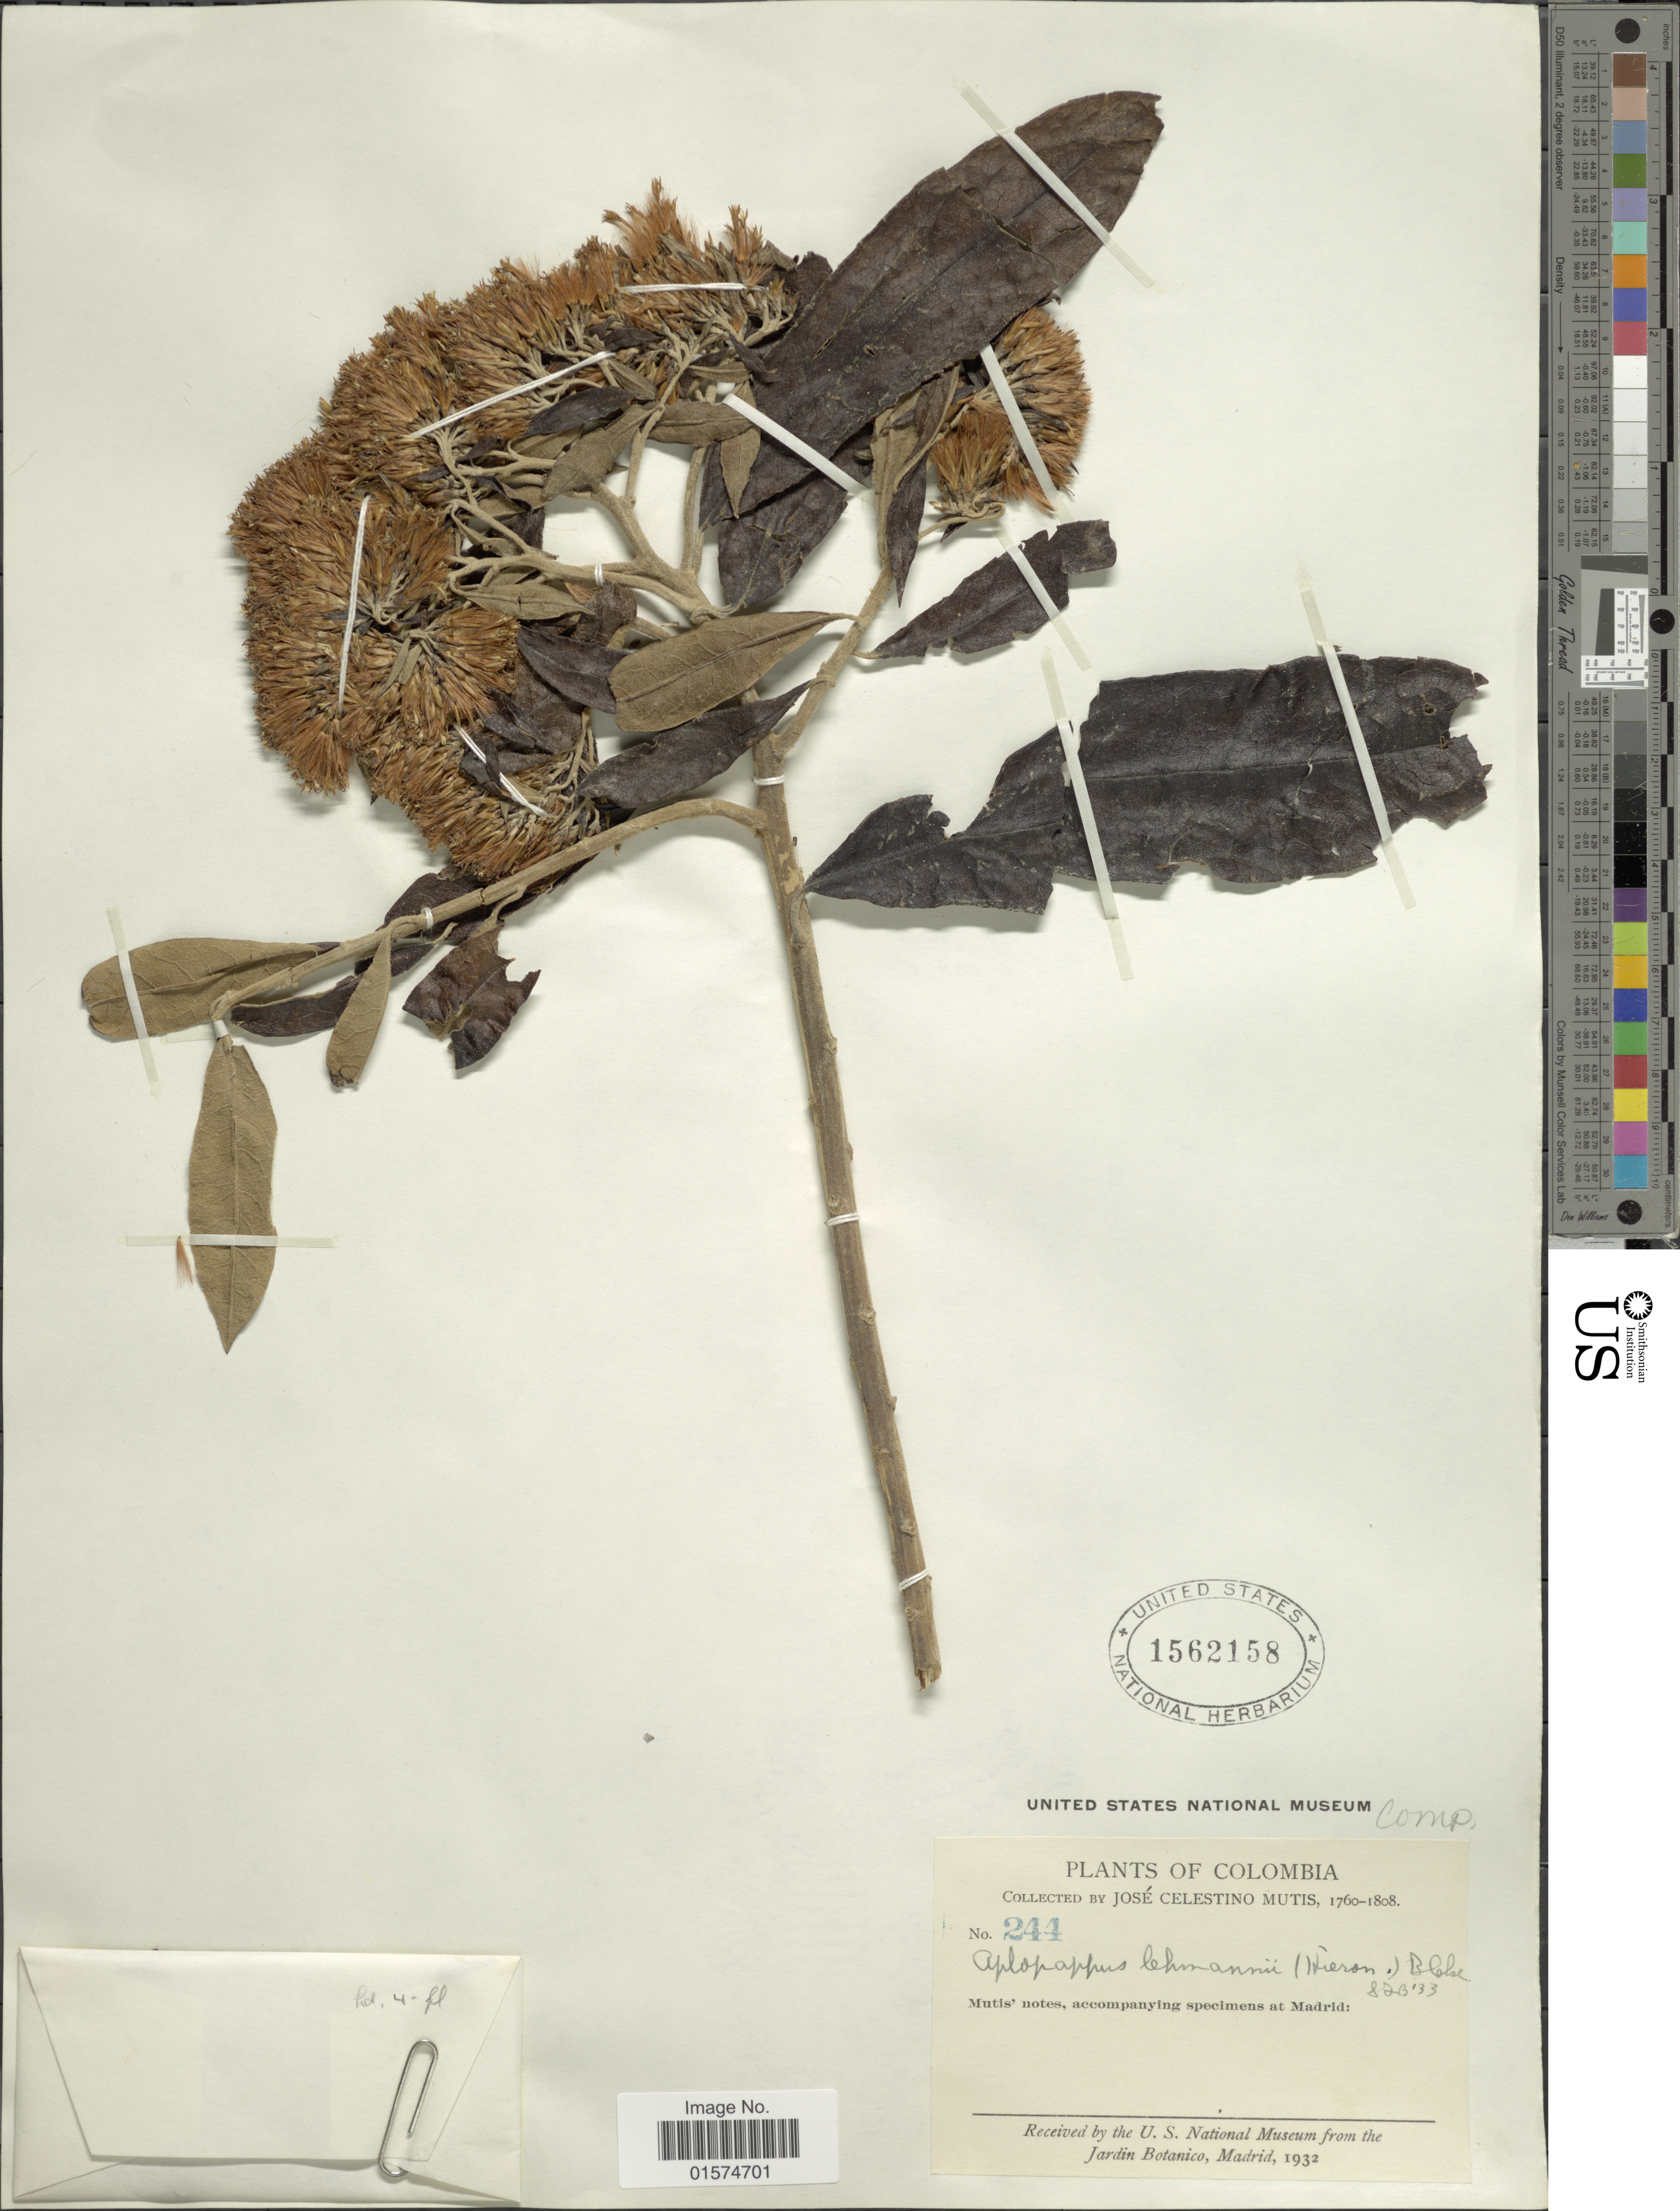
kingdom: Plantae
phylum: Tracheophyta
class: Magnoliopsida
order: Asterales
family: Asteraceae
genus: Llerasia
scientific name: Llerasia lindenii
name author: Triana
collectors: J. C. B. Mutis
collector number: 244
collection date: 1760/1808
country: Colombia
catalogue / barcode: US 1562158